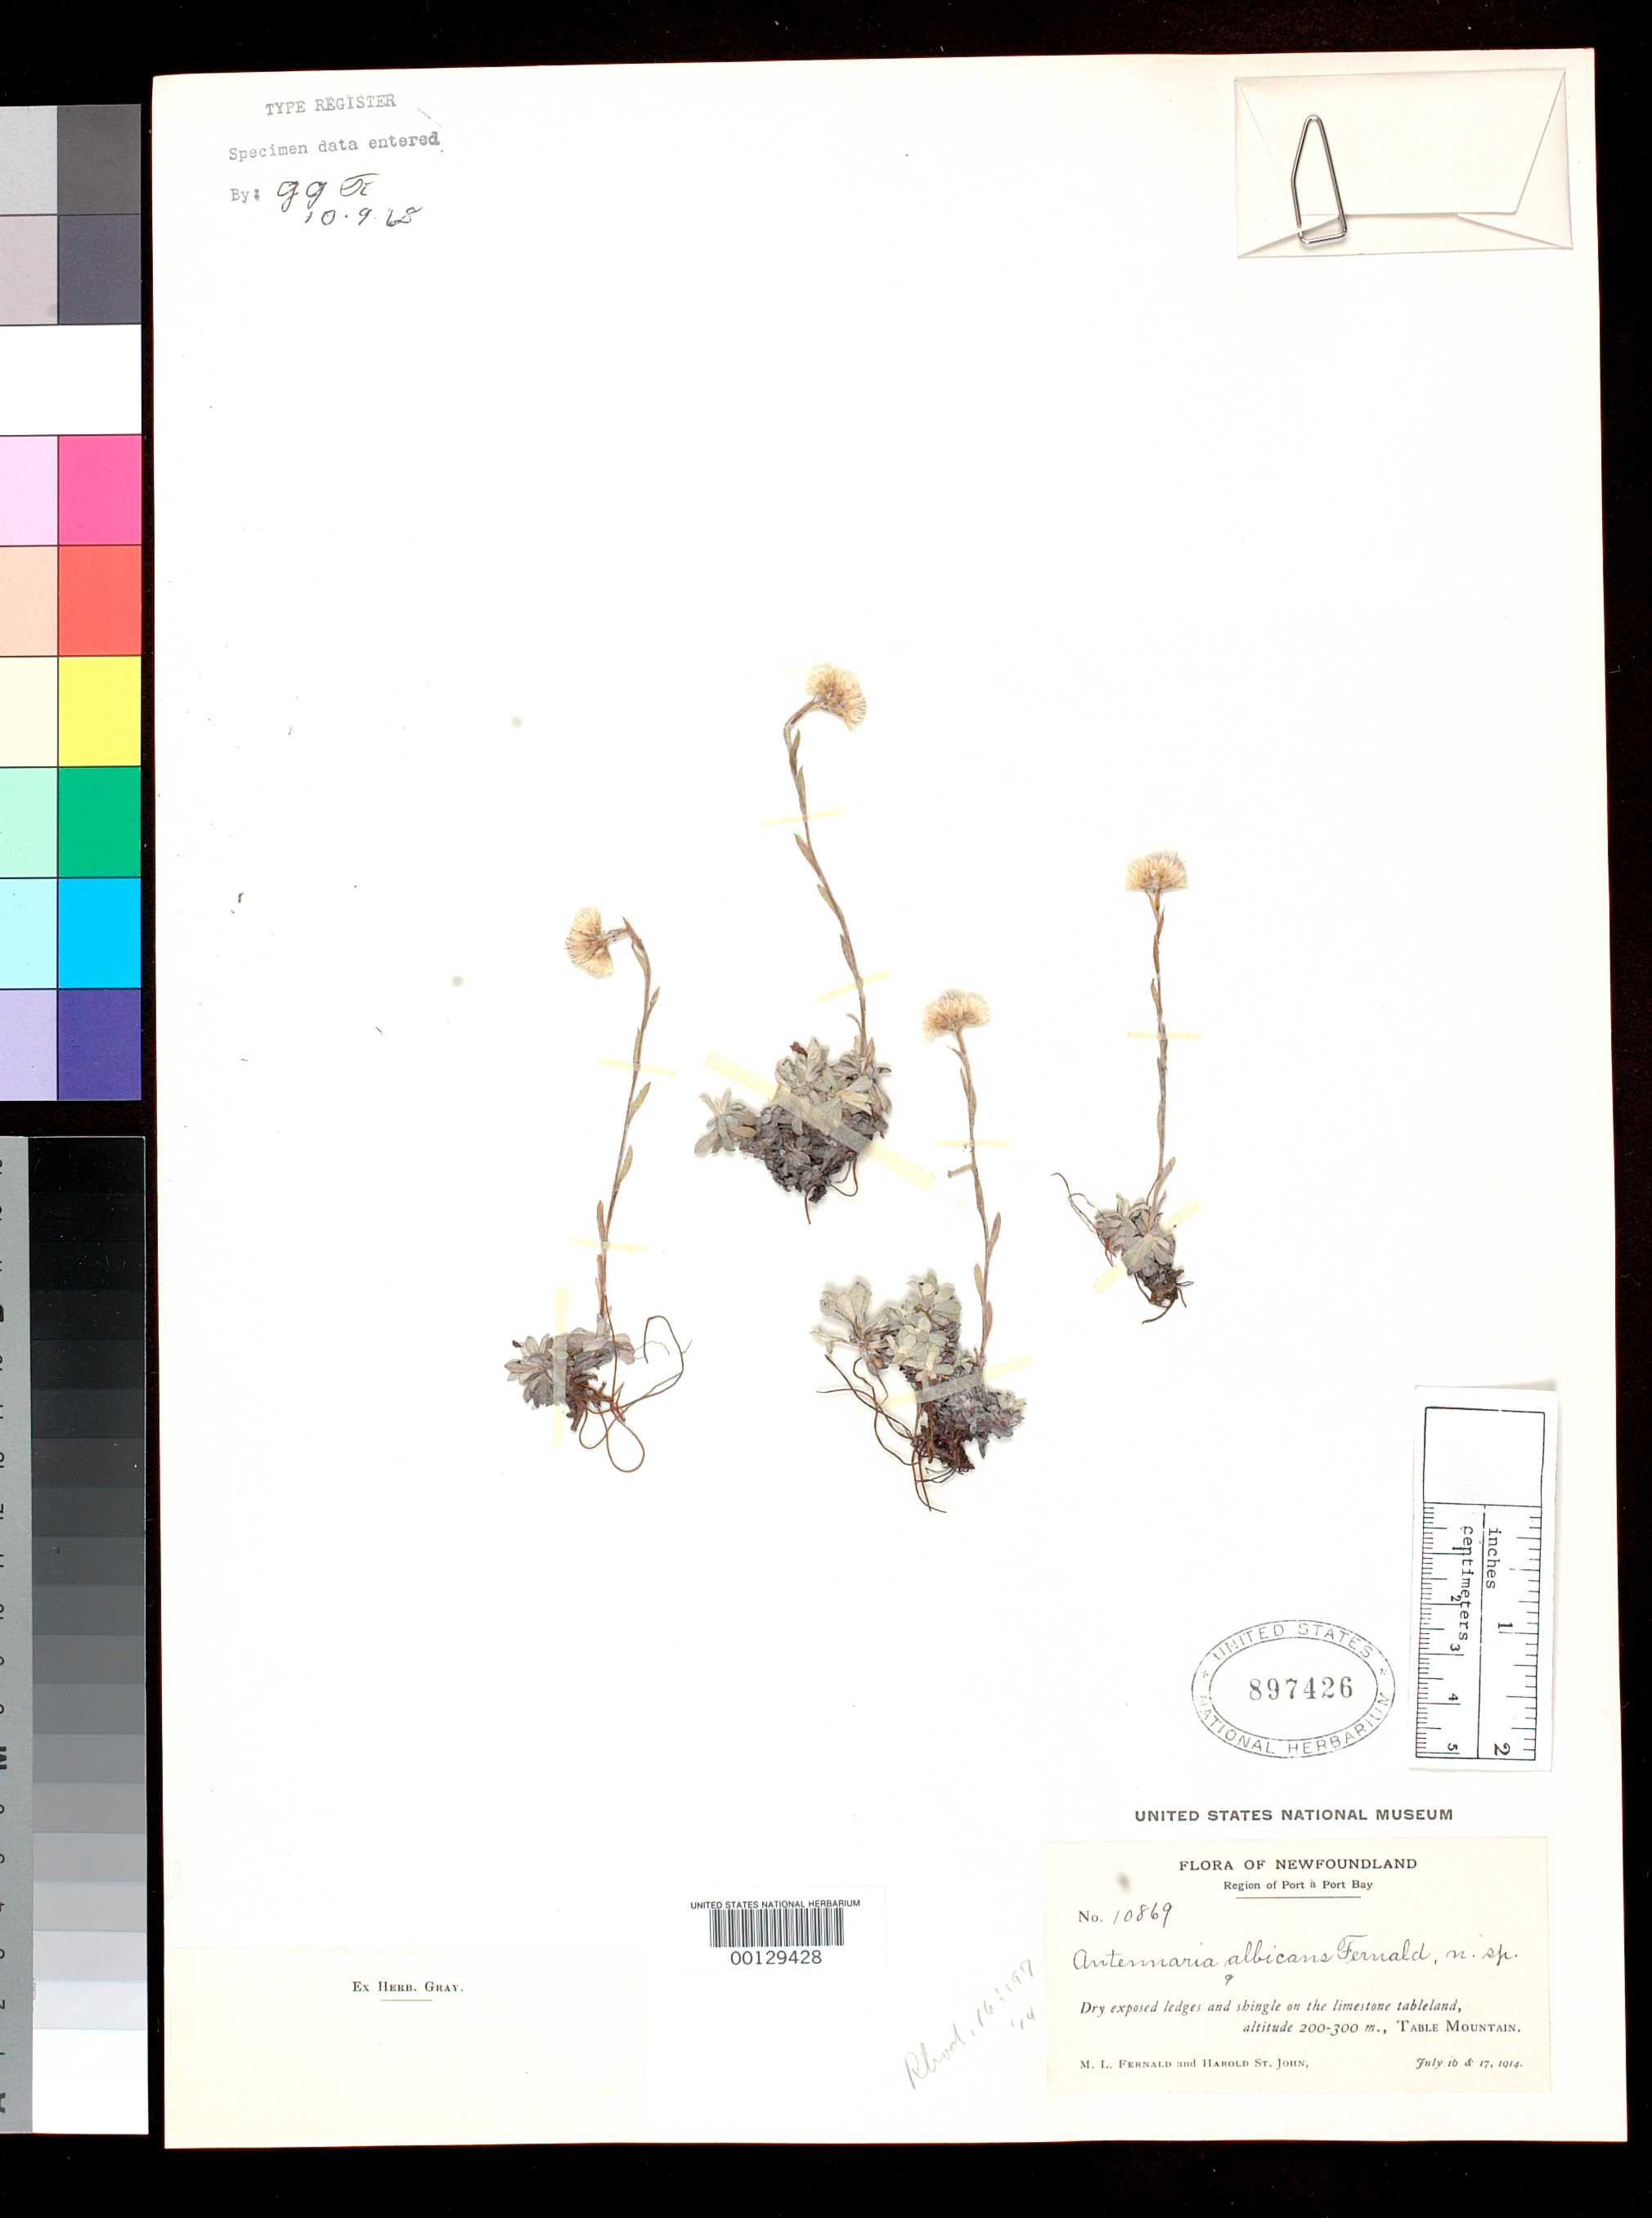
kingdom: Plantae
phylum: Tracheophyta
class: Magnoliopsida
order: Asterales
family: Asteraceae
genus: Antennaria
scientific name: Antennaria albicans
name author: Fernald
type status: Isotype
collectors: M. L. Fernald & H. St. John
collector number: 10869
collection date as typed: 16 Jul 1914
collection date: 1914-07-16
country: Canada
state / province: Newfoundland and Labrador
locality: Table Mt.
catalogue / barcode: US 897426